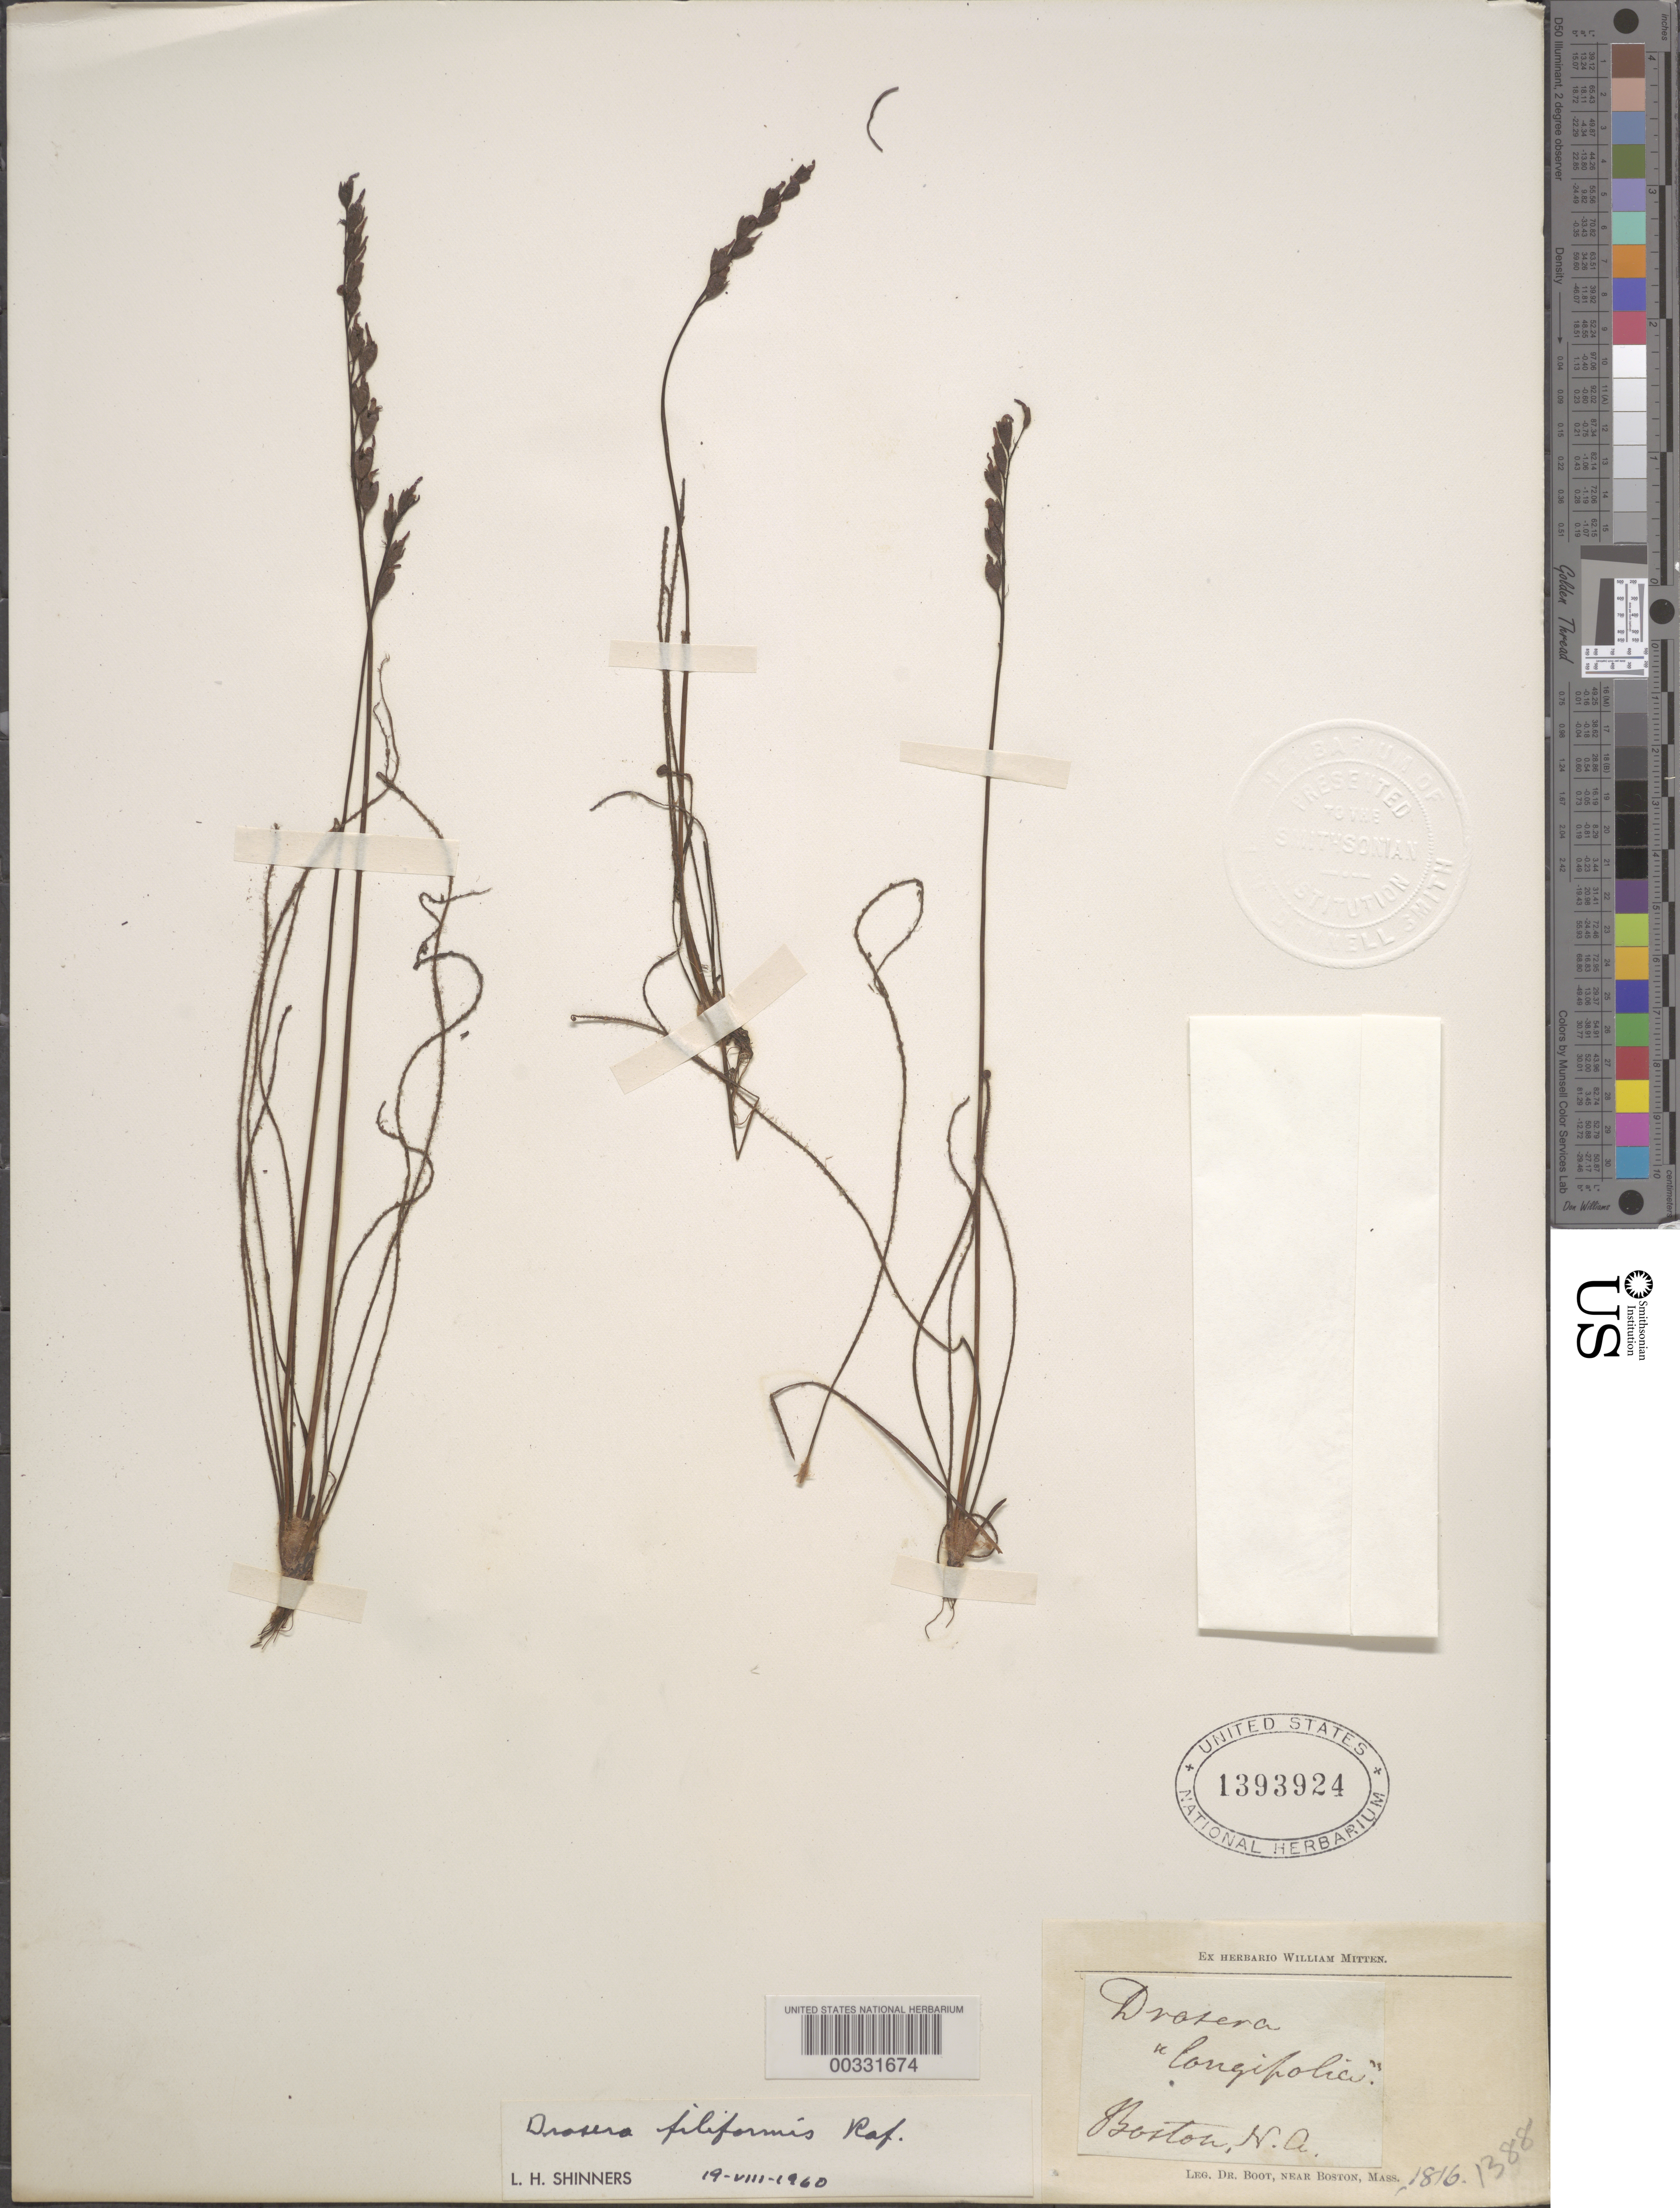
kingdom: Plantae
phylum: Tracheophyta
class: Magnoliopsida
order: Caryophyllales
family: Droseraceae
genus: Drosera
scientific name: Drosera filiformis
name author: Raf.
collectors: W. Boott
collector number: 1388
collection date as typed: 1816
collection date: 1816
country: United States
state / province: Massachusetts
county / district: Suffolk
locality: Boston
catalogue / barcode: US 1393924